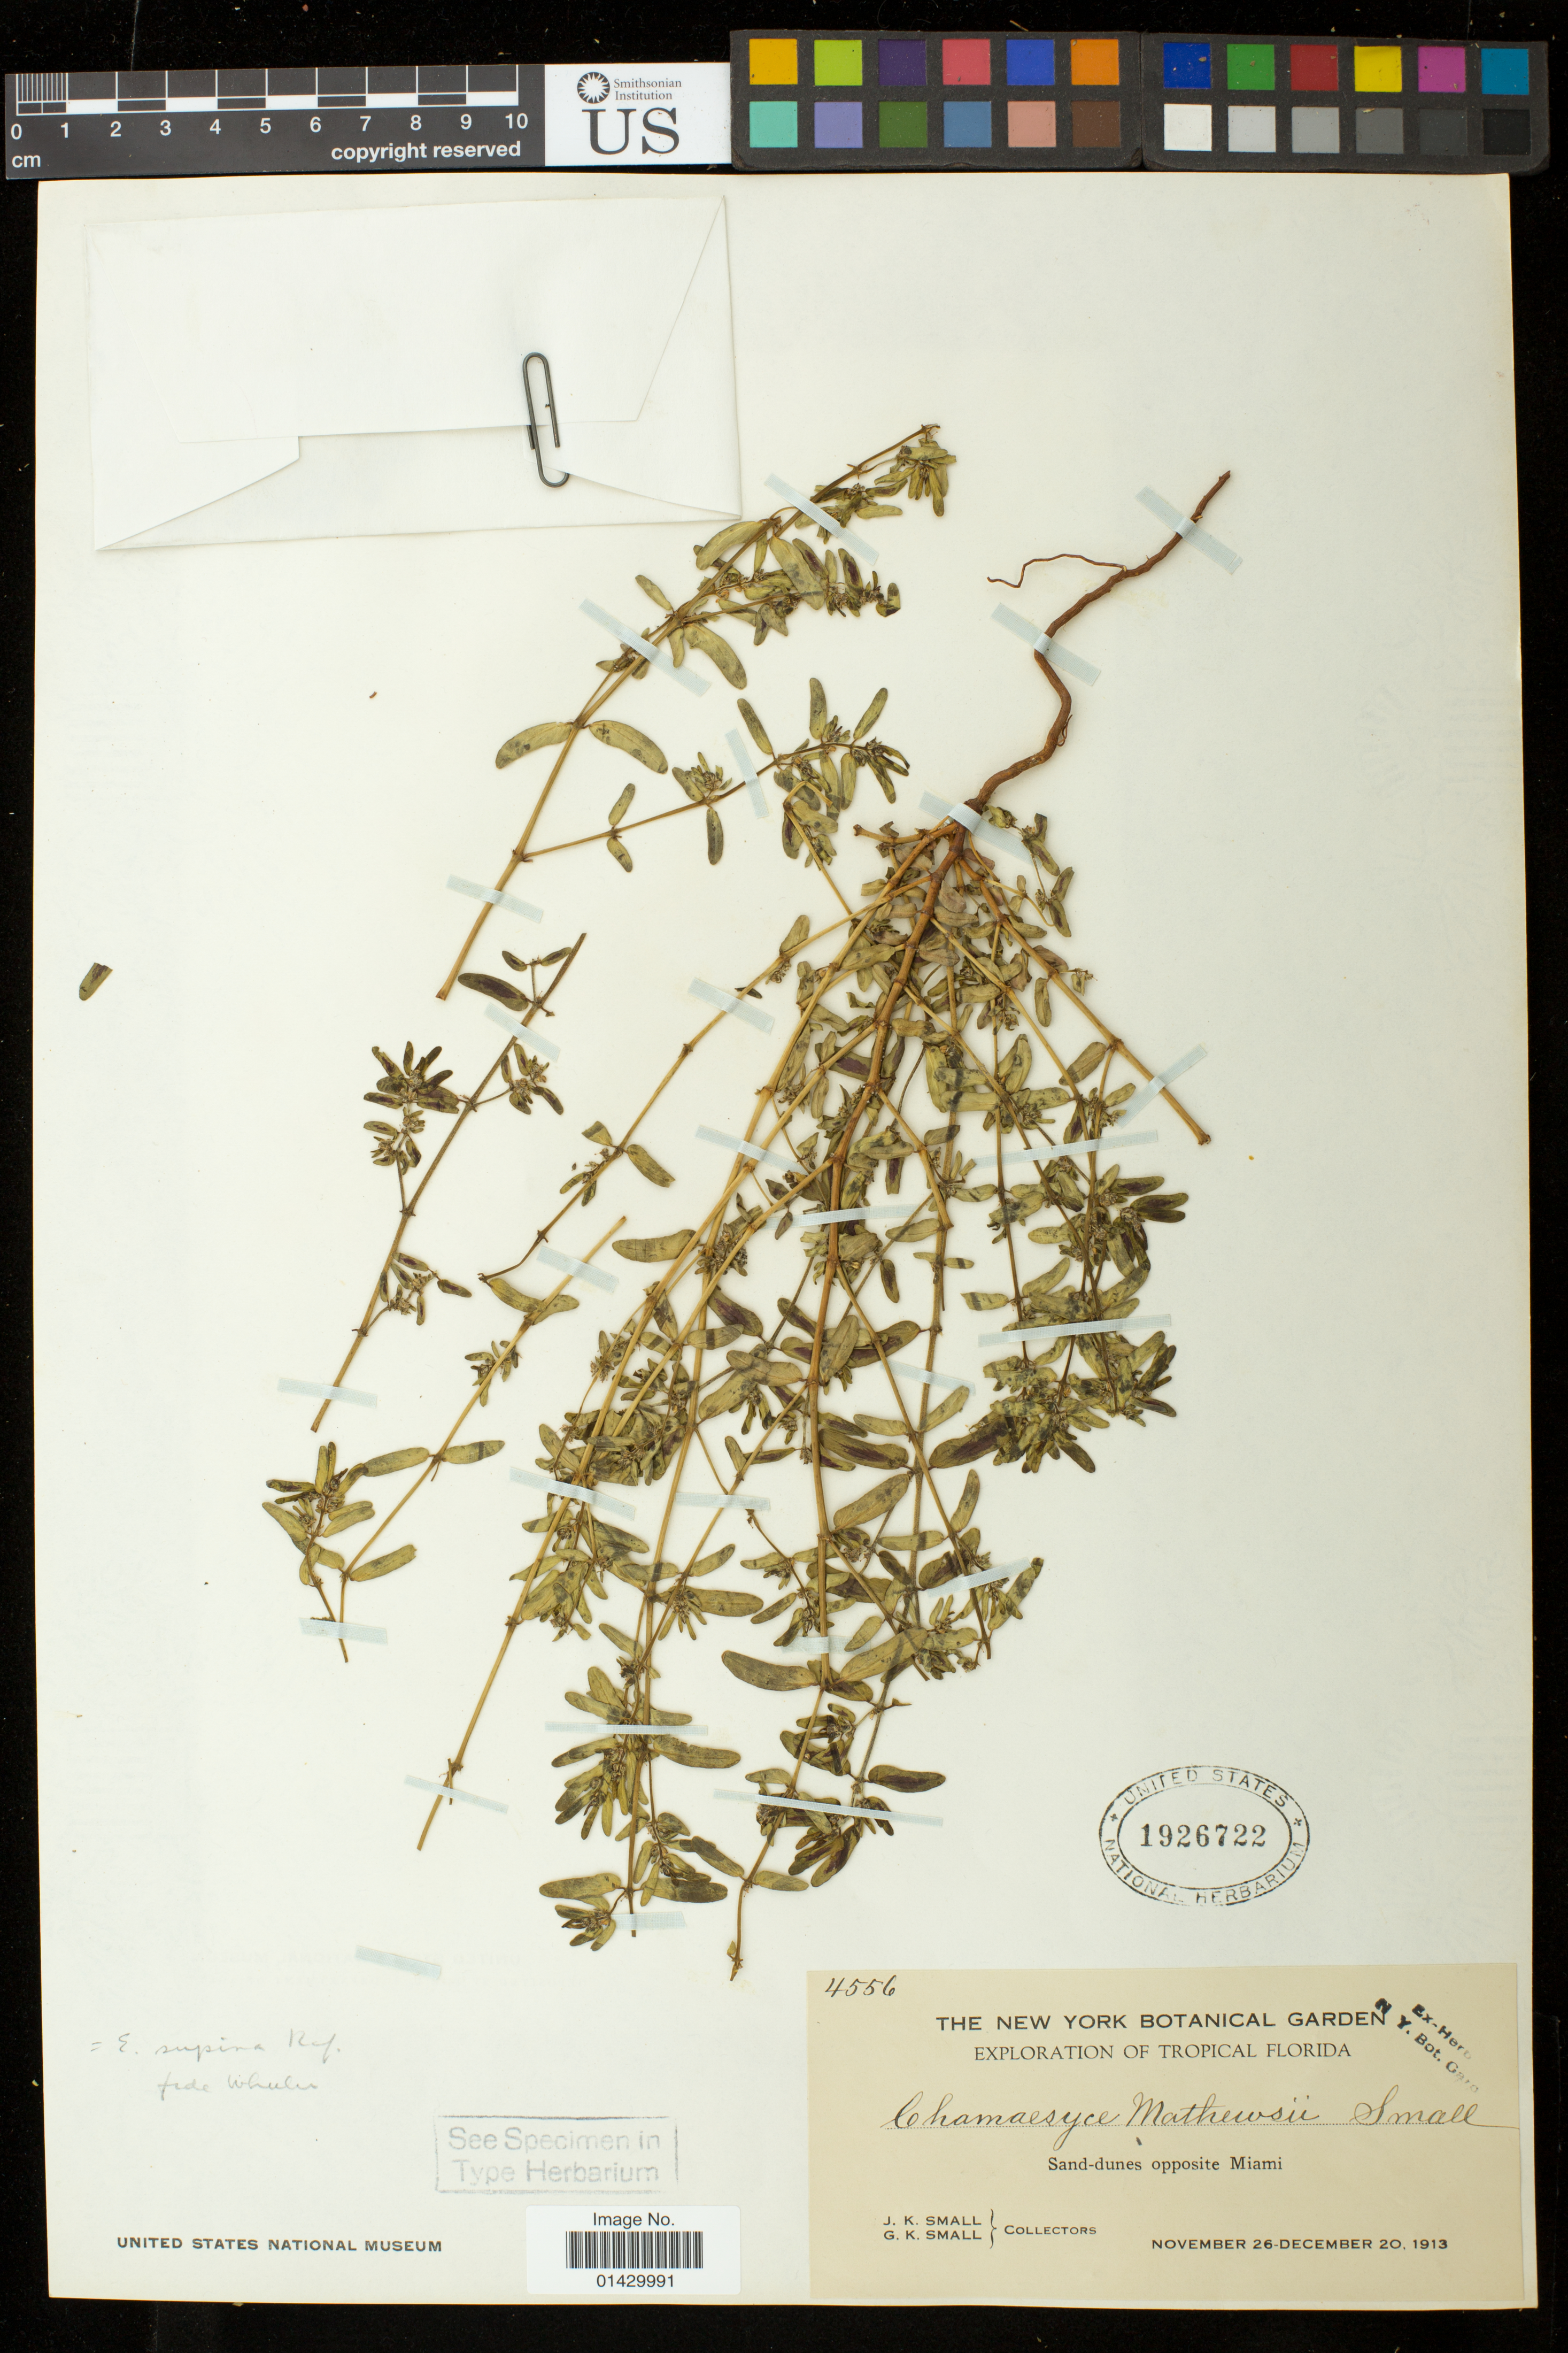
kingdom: Plantae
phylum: Tracheophyta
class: Magnoliopsida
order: Malpighiales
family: Euphorbiaceae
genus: Chamaesyce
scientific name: Chamaesyce mathewsii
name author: Small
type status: Isotype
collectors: J. K. Small & G. K. Small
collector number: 4556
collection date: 1913-11-26/1913-12-20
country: United States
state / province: Florida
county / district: Miami-Dade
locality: Sand-dunes opposite Miami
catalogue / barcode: US 1926722